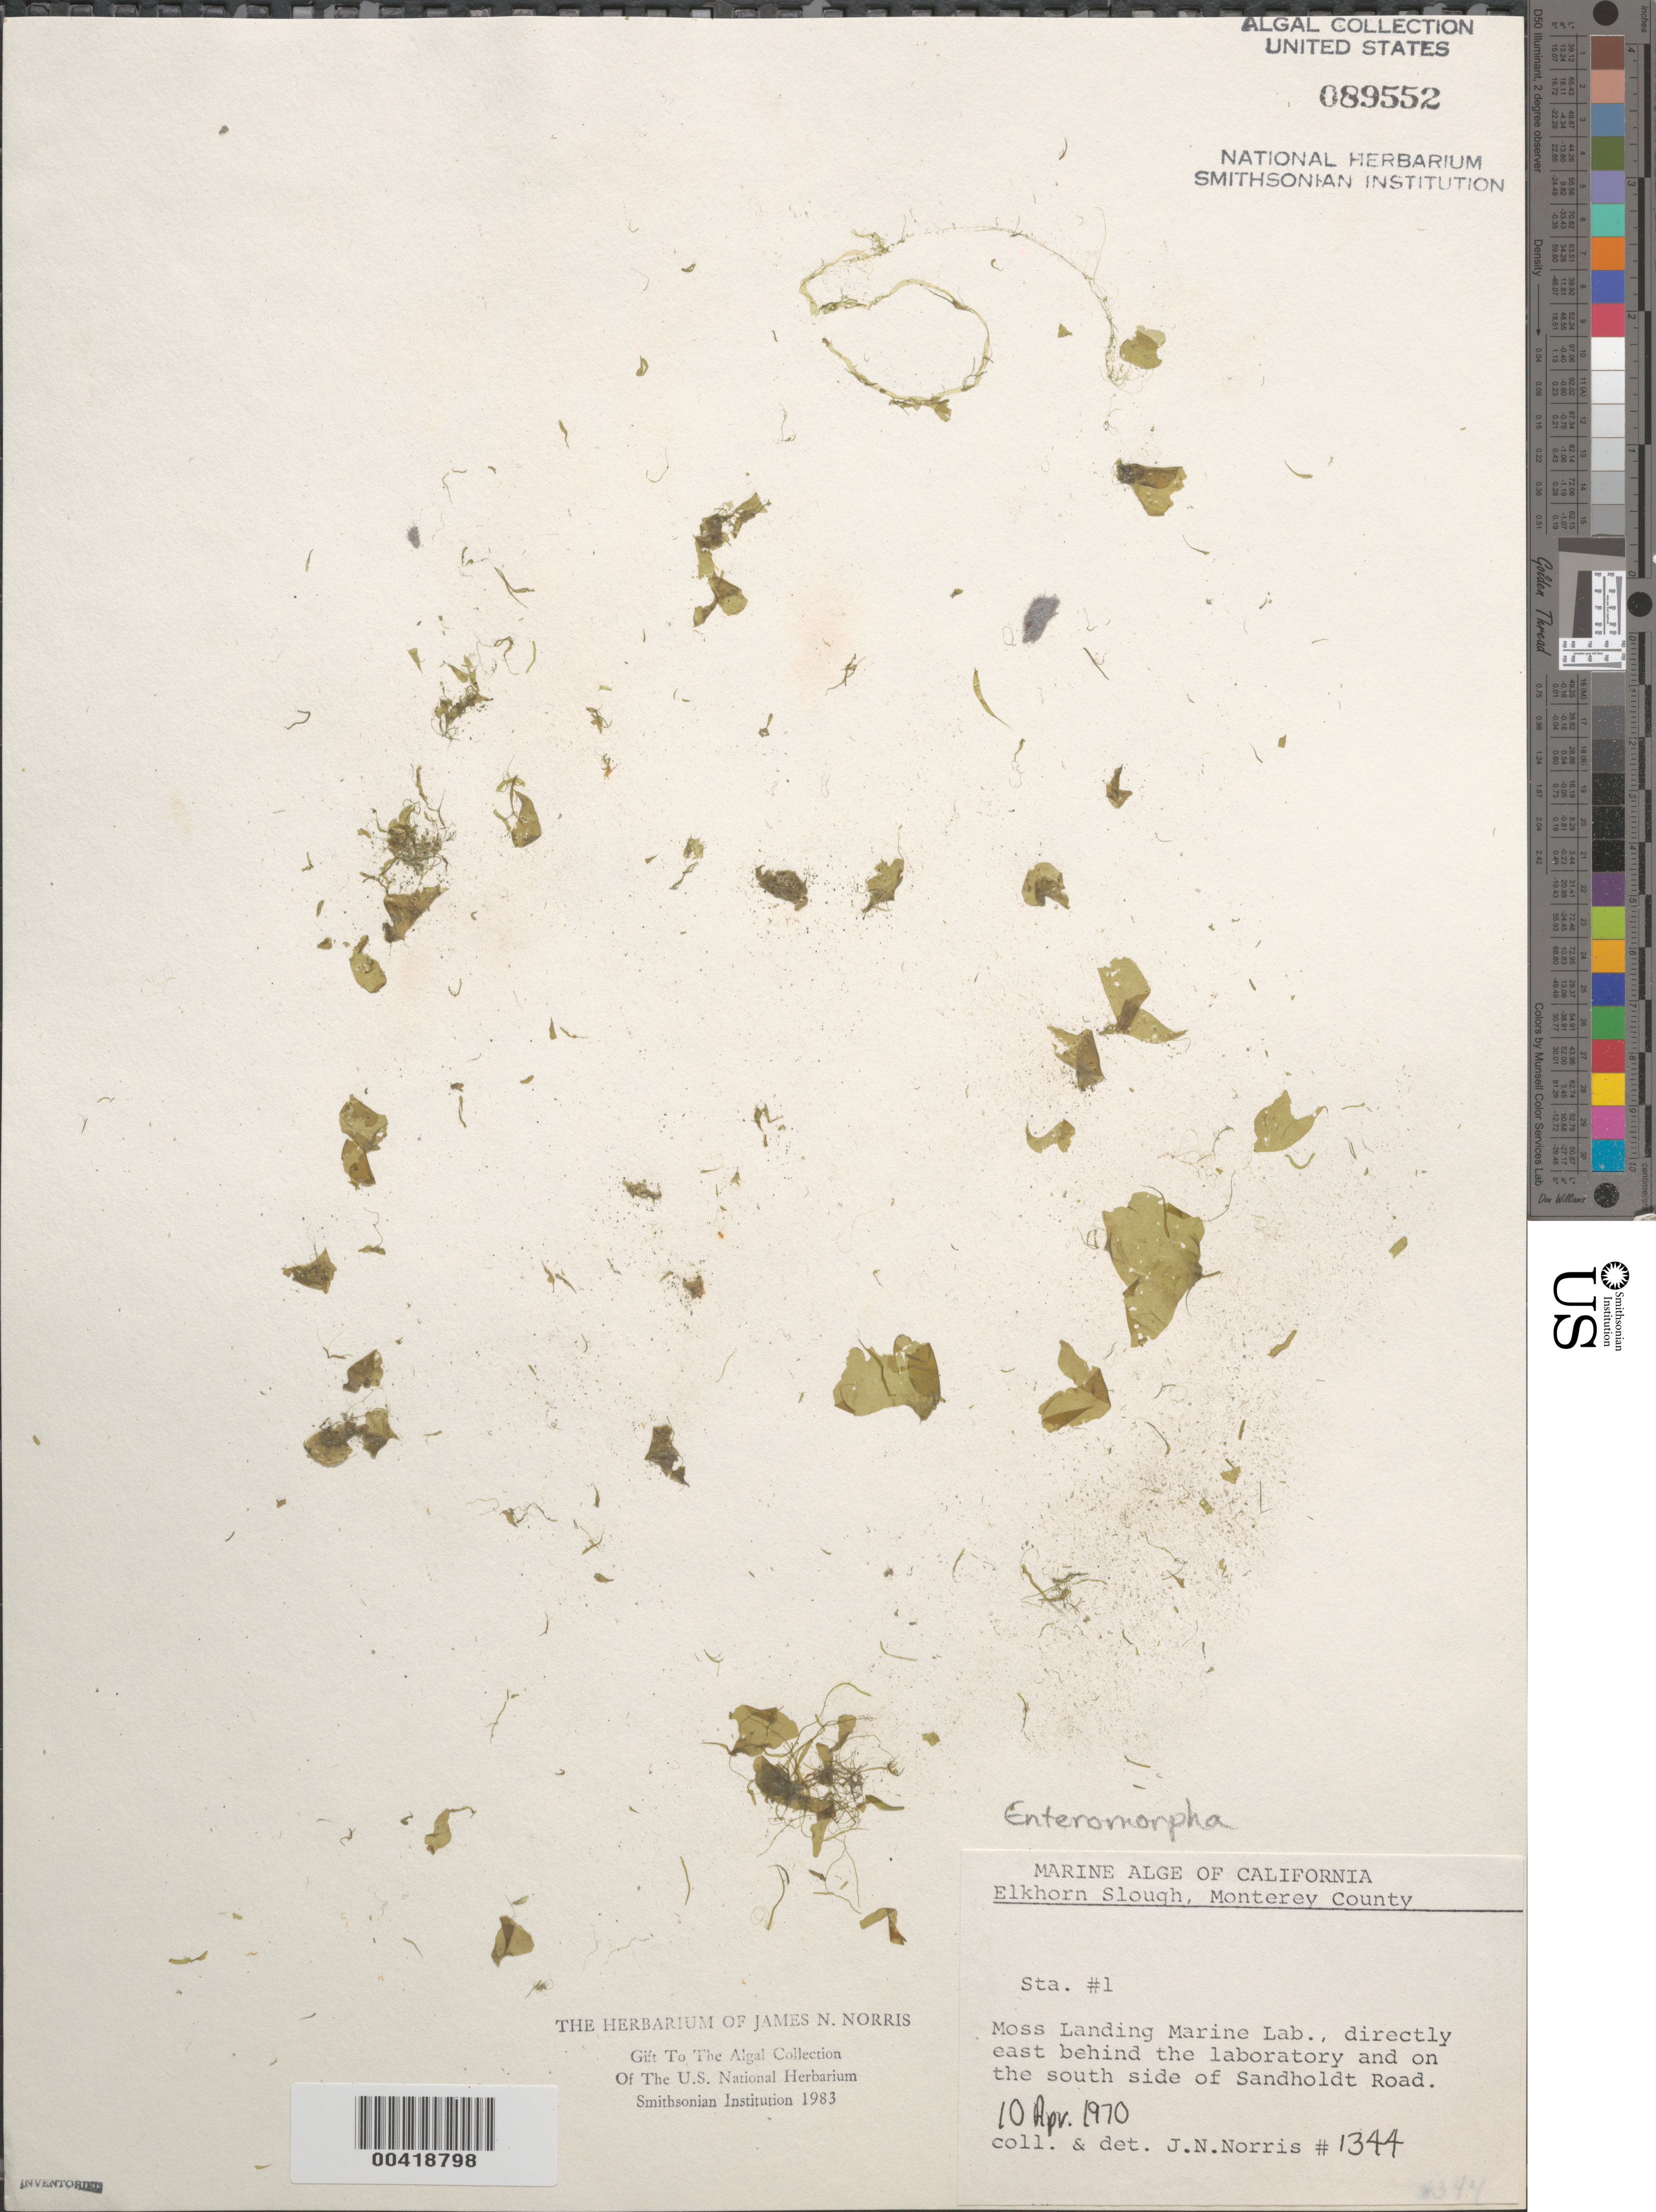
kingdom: Plantae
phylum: Chlorophyta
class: Ulvophyceae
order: Ulvales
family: Ulvaceae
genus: Ulva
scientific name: Ulva sp.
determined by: Algae name updating Project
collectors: J. N. Norris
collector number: JN-1344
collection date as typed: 10 Apr 1970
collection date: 1970-04-10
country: United States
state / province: California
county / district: Monterey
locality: Elkhorn Slough, Moss Landing Marine Laboratory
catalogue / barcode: US 89552